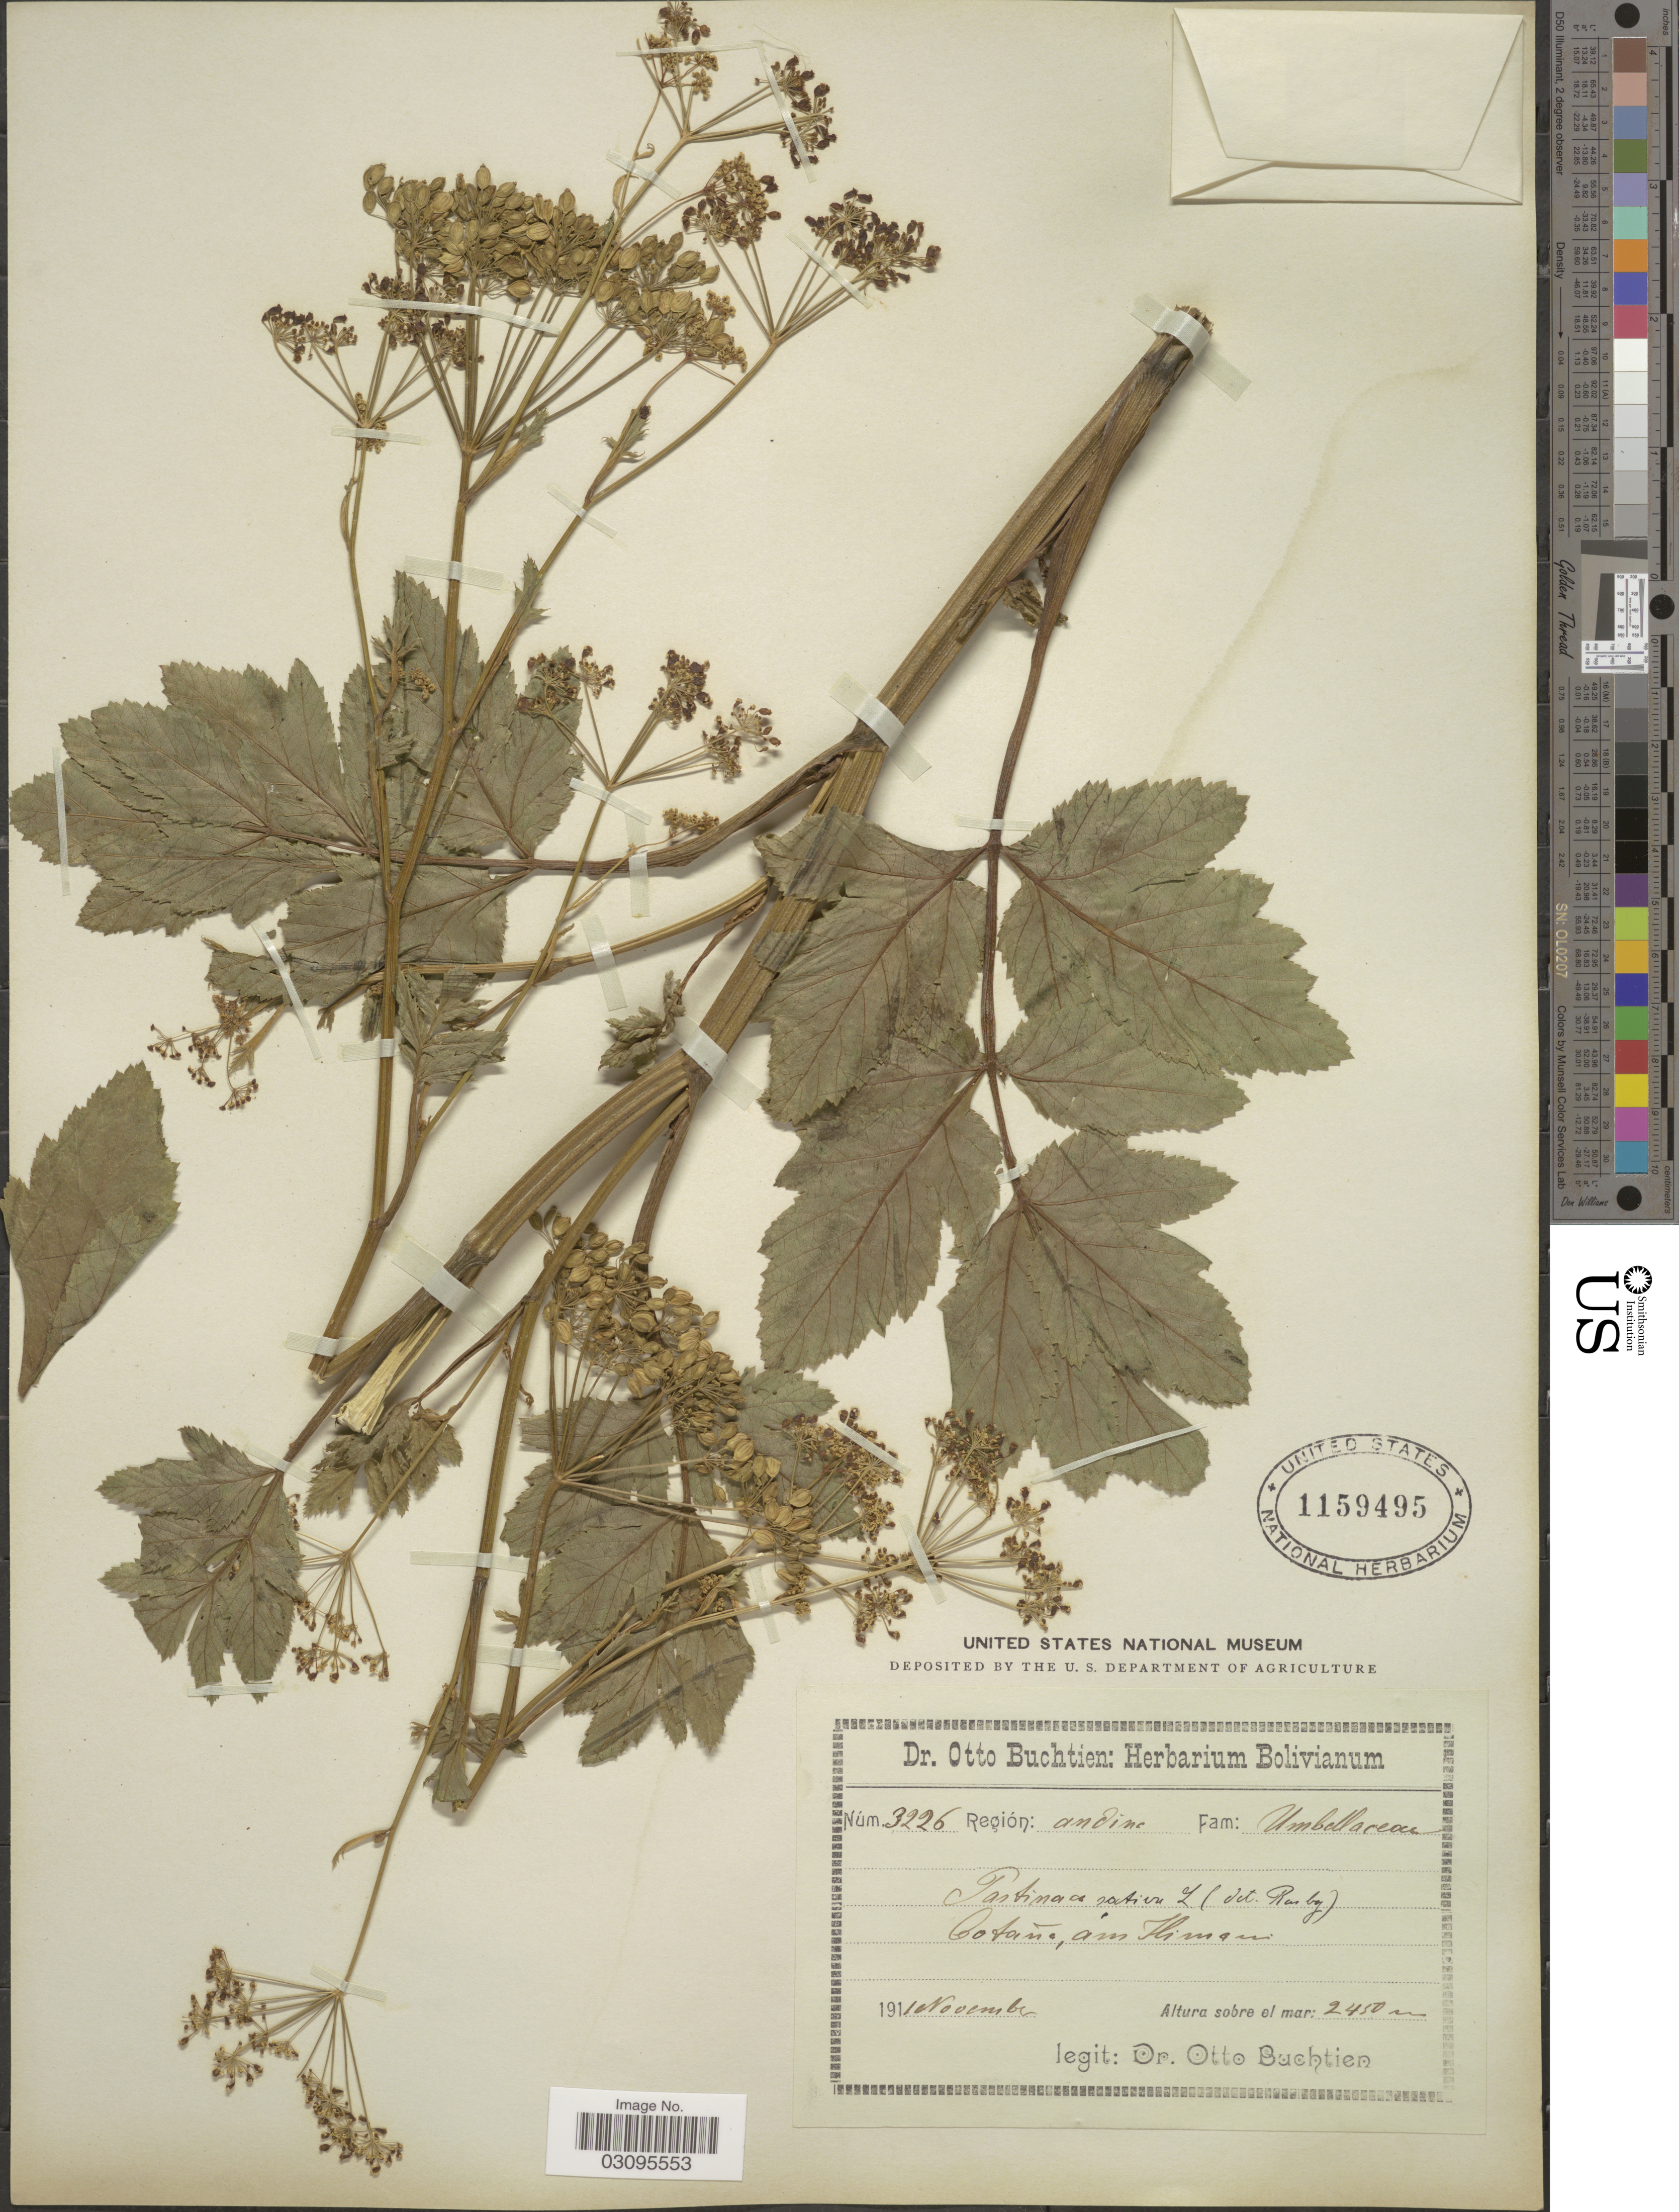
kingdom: Plantae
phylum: Tracheophyta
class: Magnoliopsida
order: Apiales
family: Apiaceae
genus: Pastinaca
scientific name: Pastinaca sativa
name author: L.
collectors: O. Buchtien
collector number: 3226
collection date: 1911-11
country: Bolivia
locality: Región: andina, Cotaña, am Ilimani.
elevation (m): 2450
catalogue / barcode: US 1159495